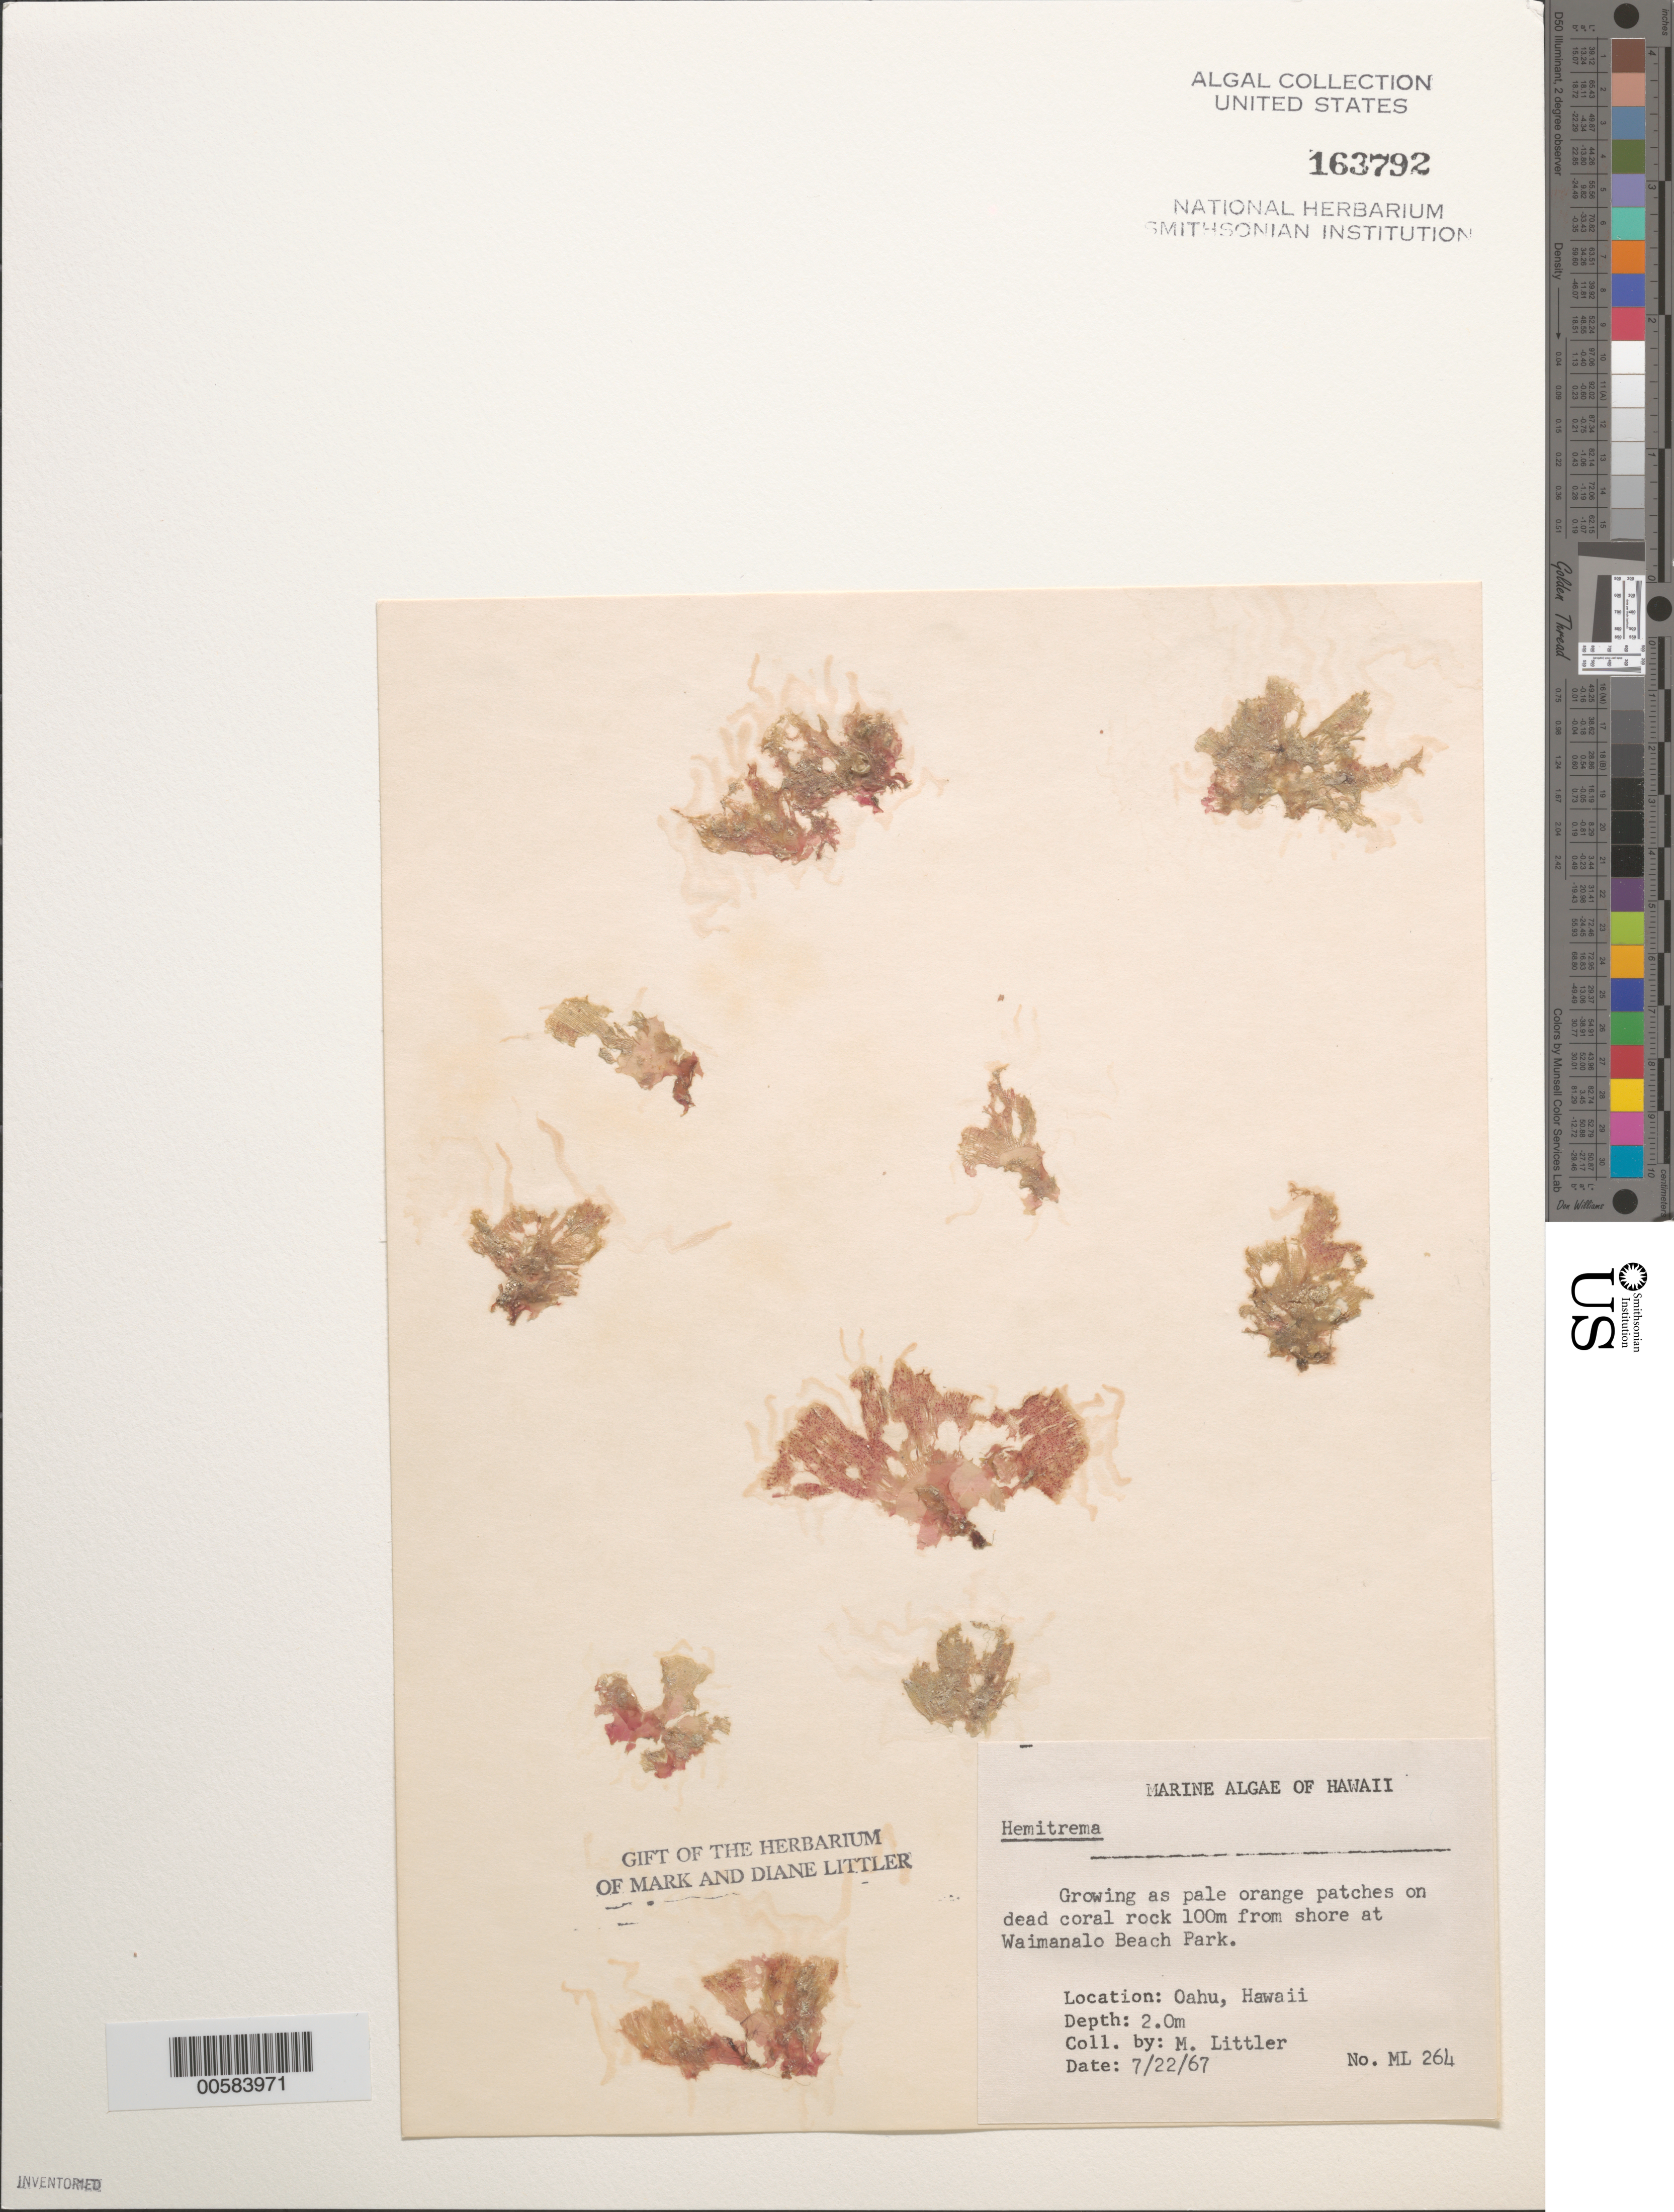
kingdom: Plantae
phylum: Rhodophyta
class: Florideophyceae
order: Ceramiales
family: Delesseriaceae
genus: Hemitrema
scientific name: Hemitrema sp.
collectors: M. M. Littler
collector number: ML 264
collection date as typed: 22 Jul 1967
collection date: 1967-07-22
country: United States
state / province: Hawaii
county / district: Honolulu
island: Oahu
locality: Waimanalo Beach Park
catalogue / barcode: US 163792